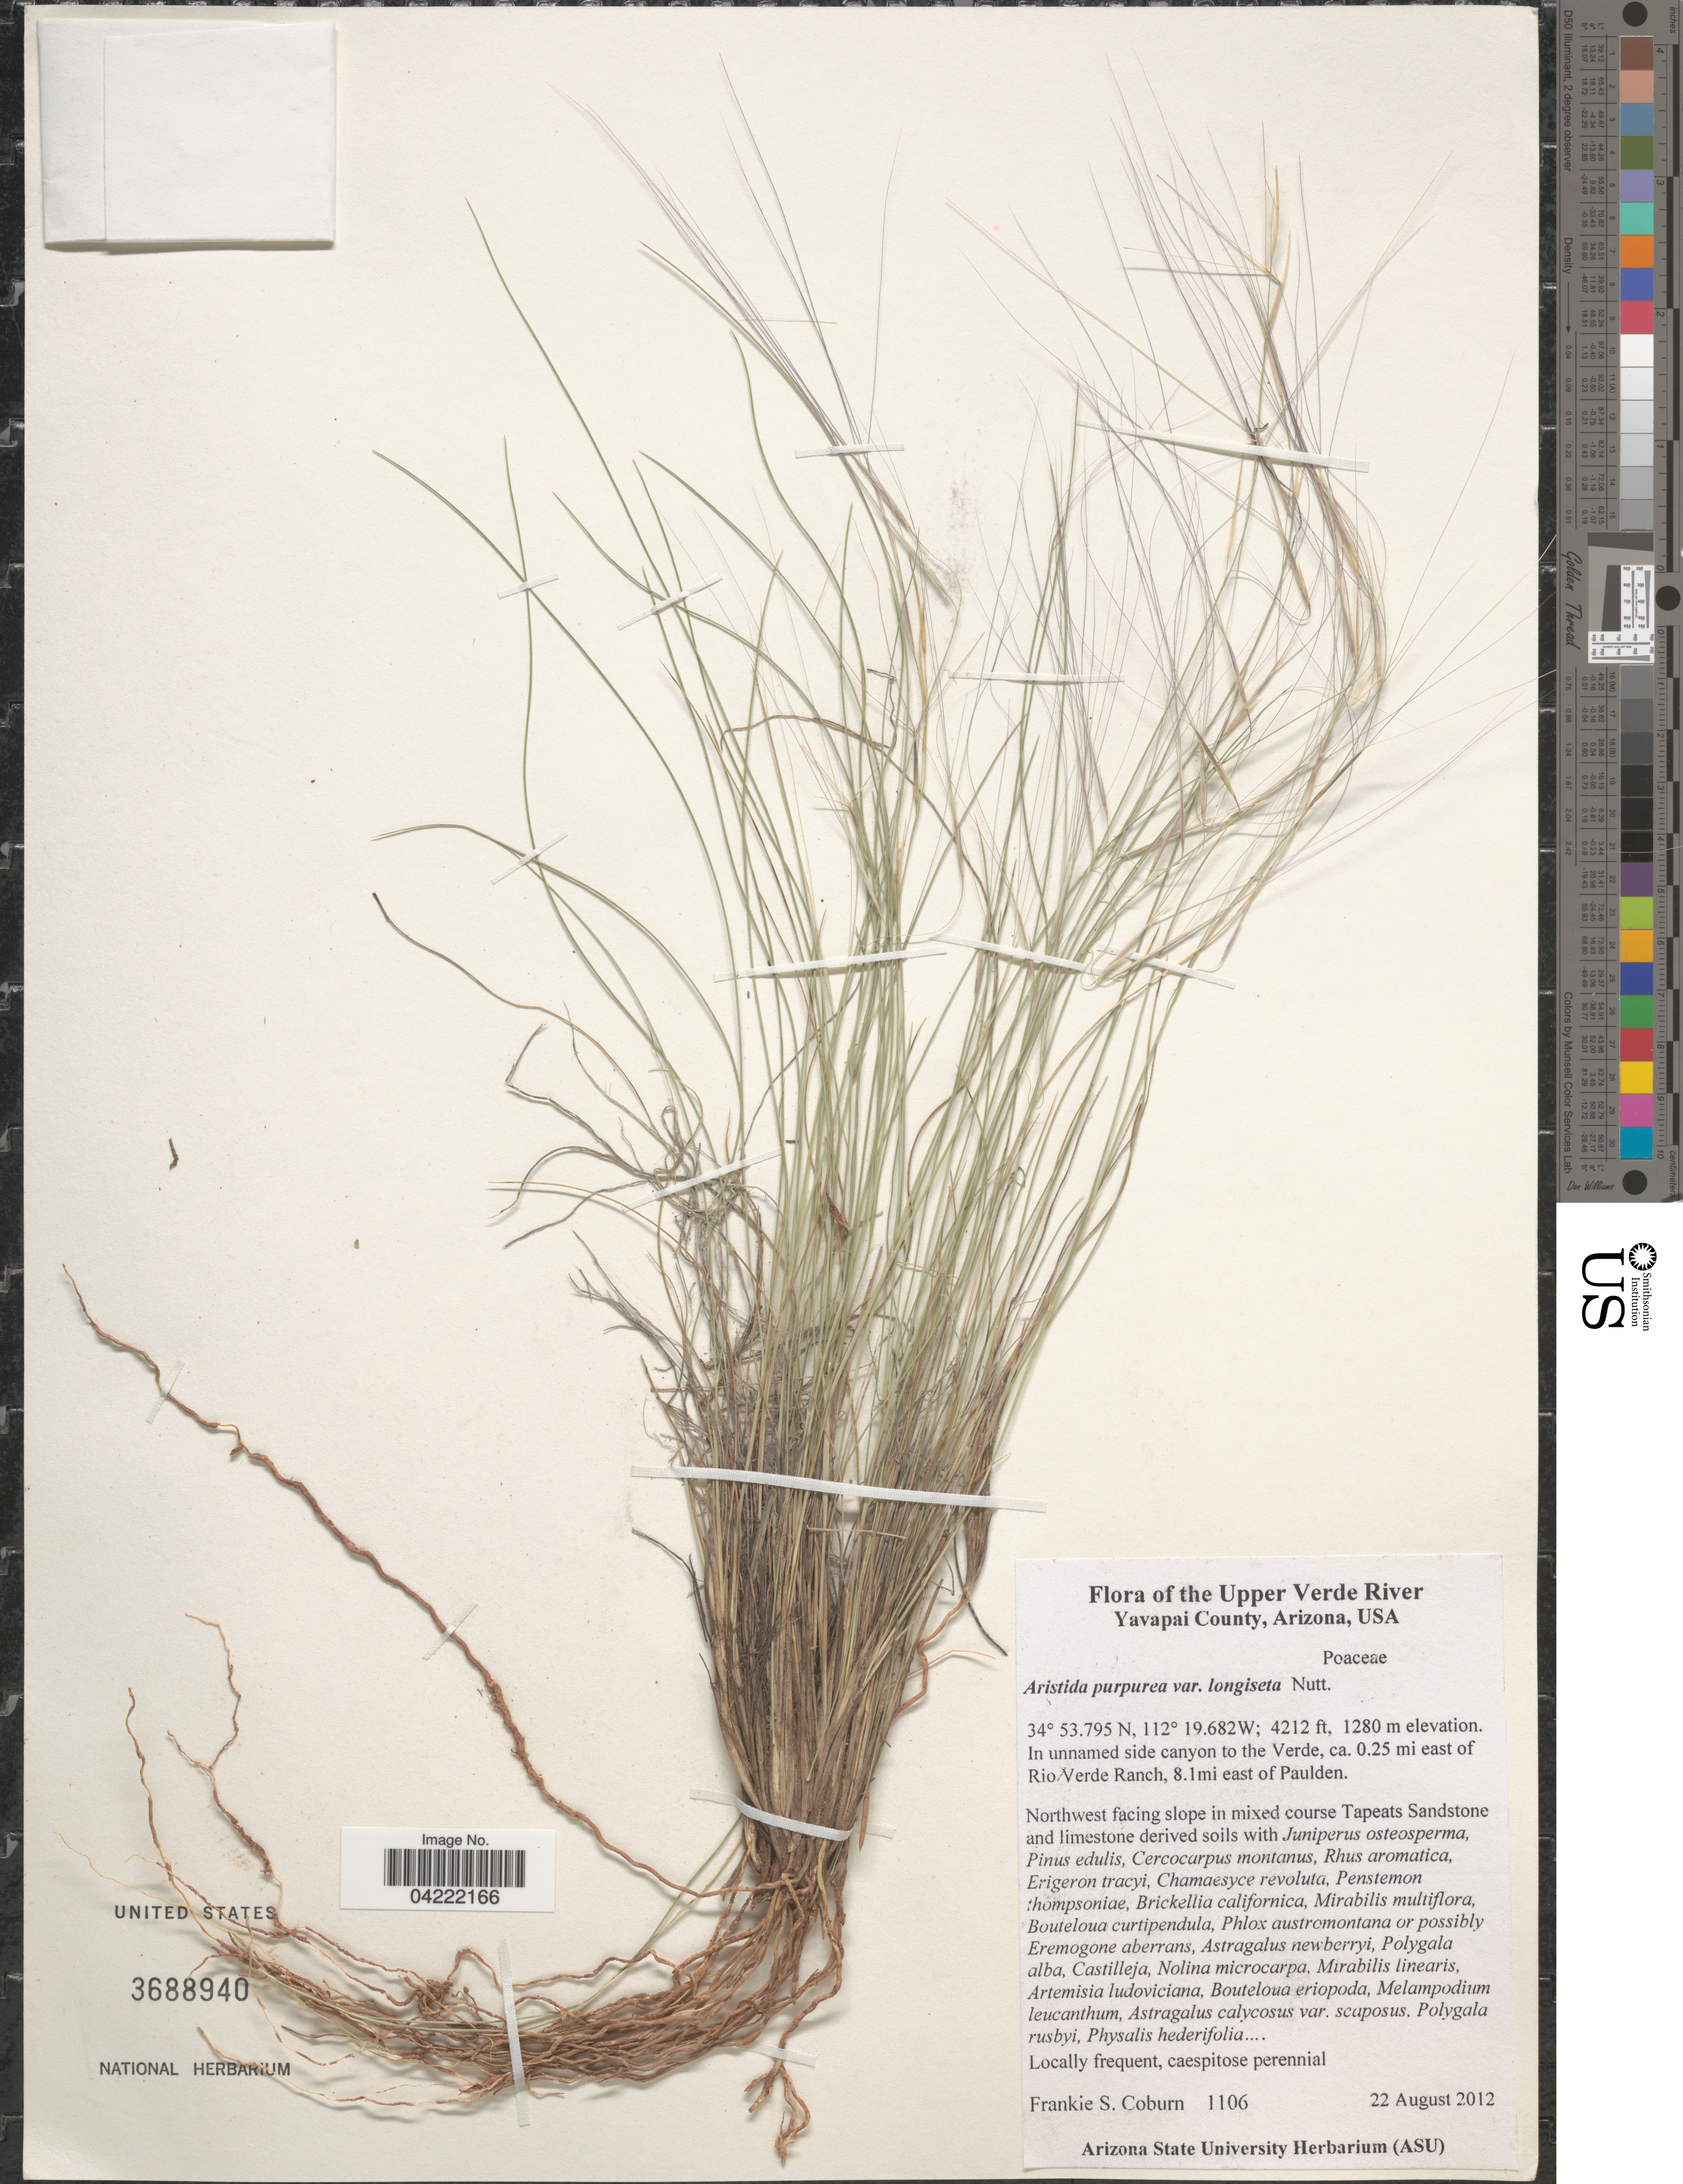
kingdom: Plantae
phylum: Tracheophyta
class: Liliopsida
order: Poales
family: Poaceae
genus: Aristida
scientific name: Aristida purpurea var. longiseta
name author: (Steud.) Vasey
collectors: F. Coburn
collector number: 1106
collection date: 2012-08-22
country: United States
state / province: Arizona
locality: The Upper Verde River. Yavapai County. In unnamed side canyon to the Verde, ca. 0.25 mi east of Rio Verde Ranch, 8.1 mi east of Paulden. Northwest facing slope.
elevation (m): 1280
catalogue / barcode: US 3688940